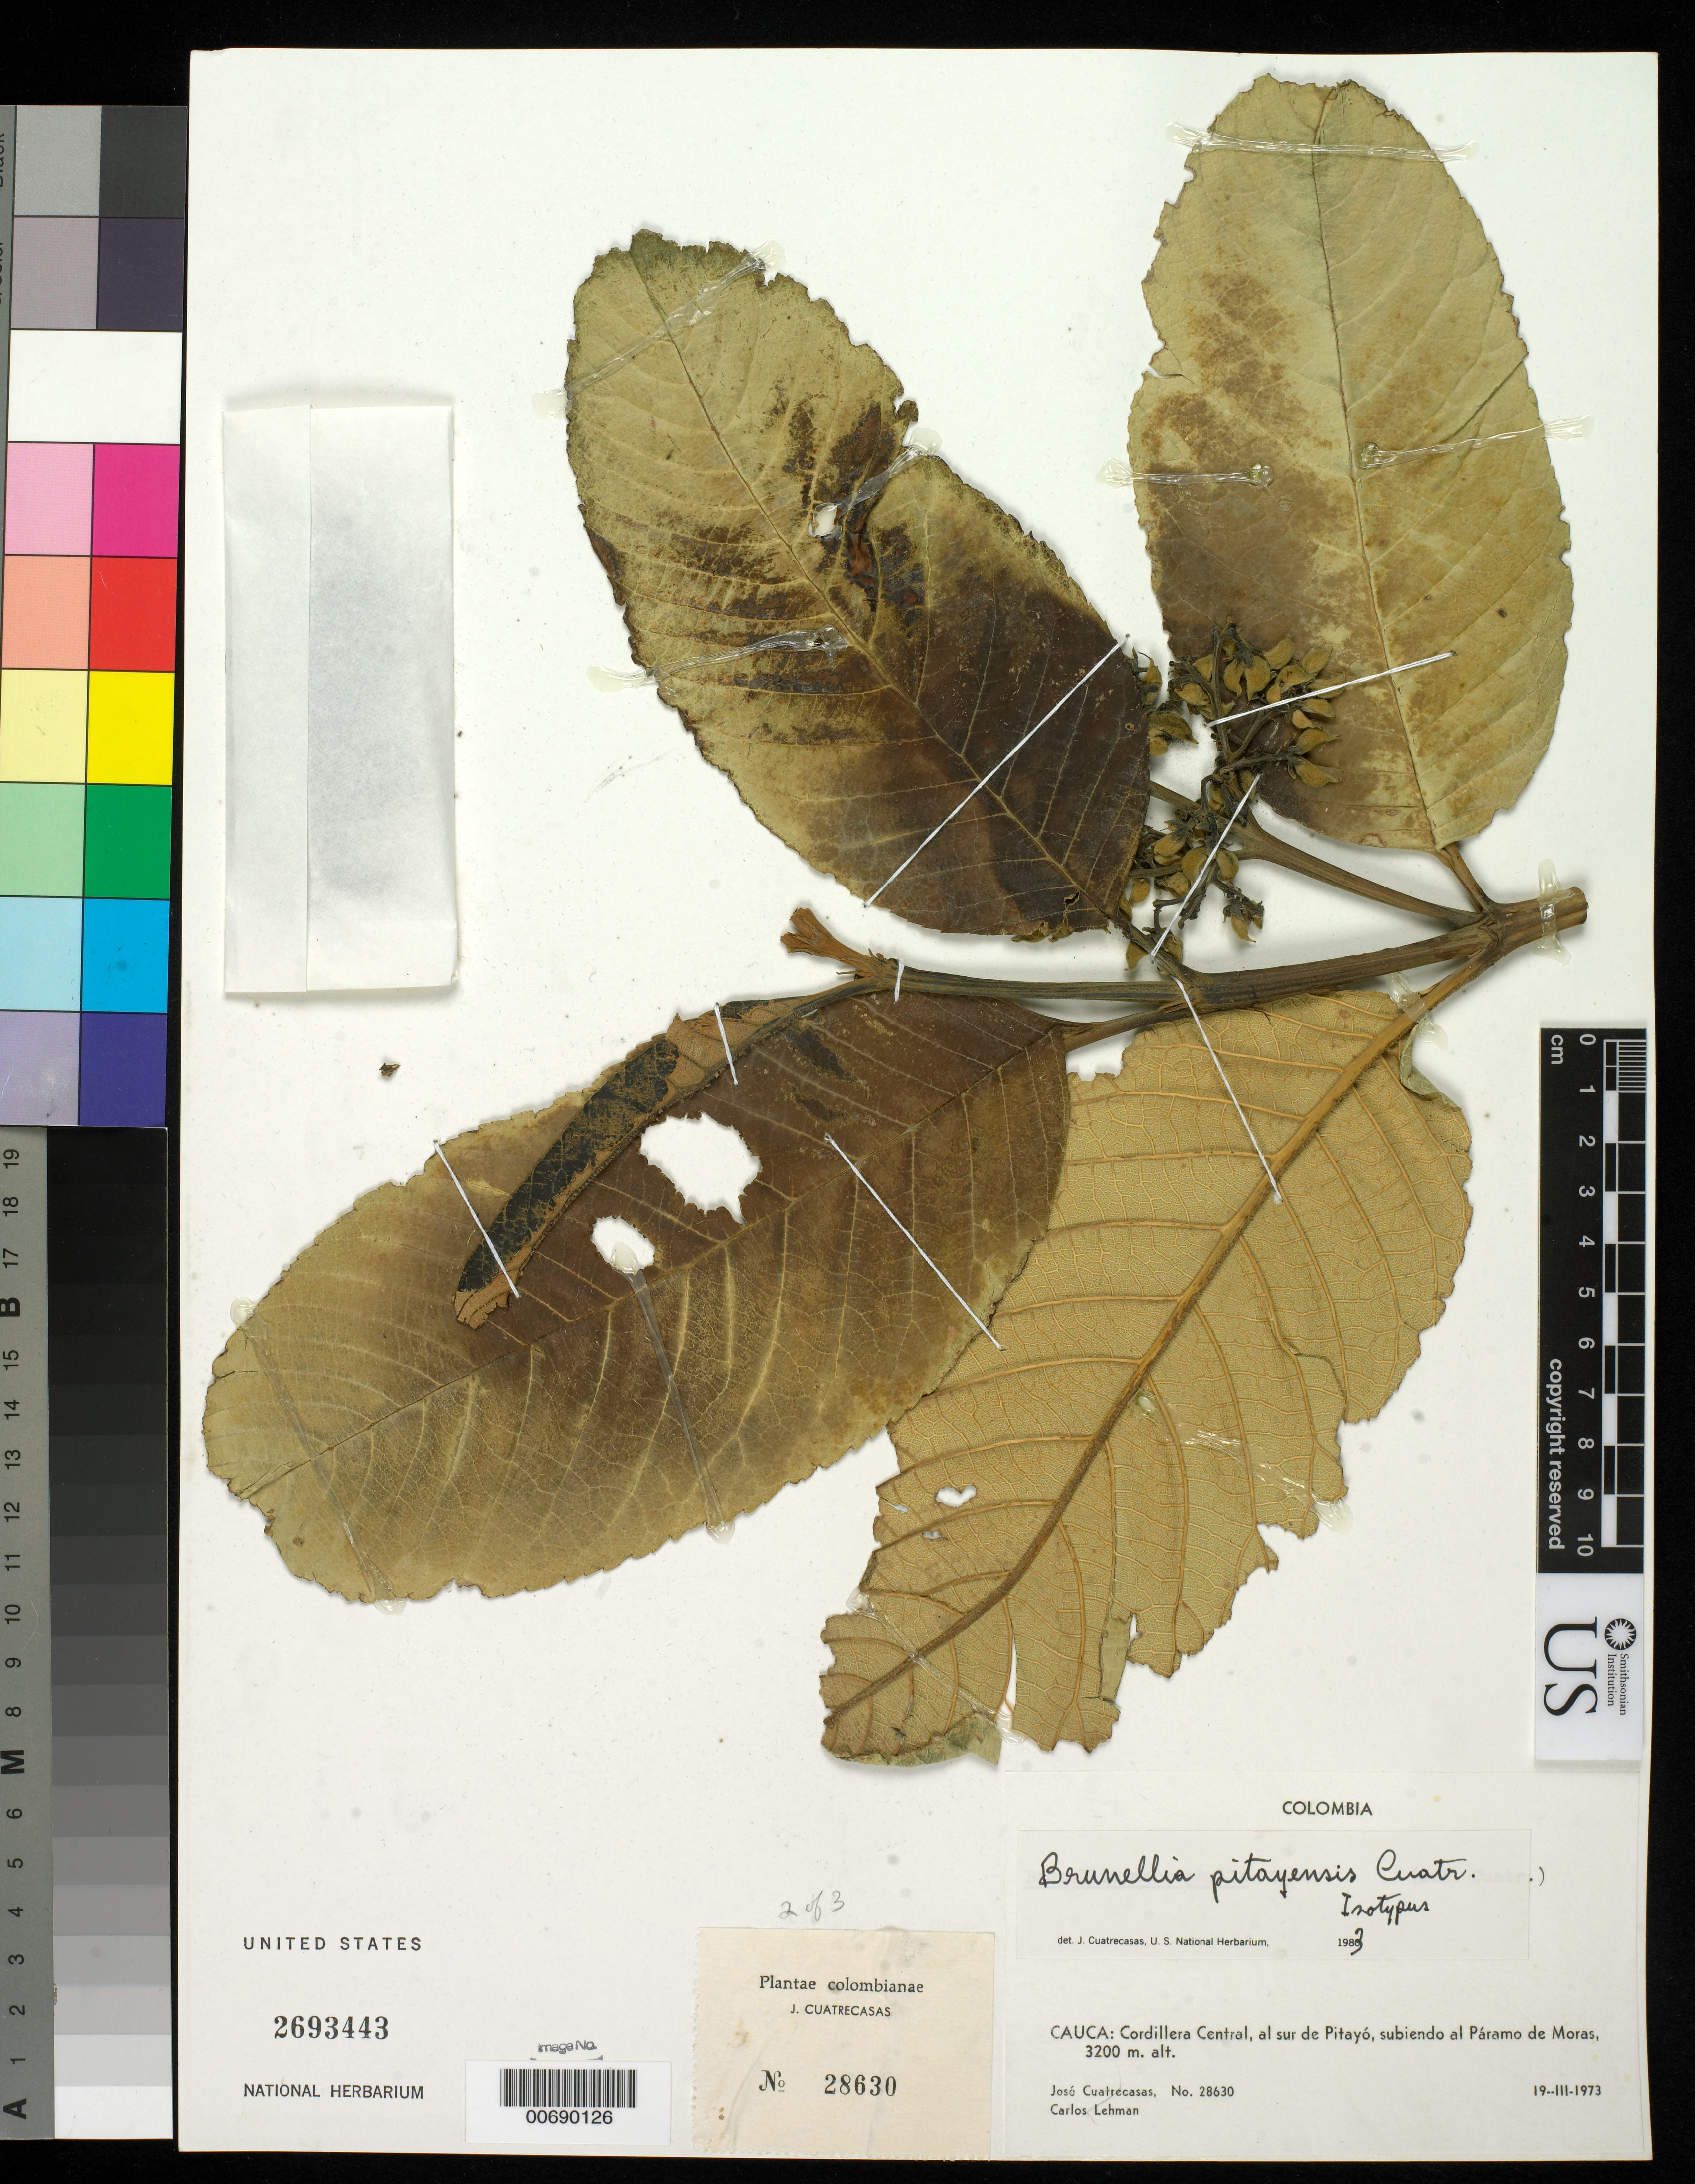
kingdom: Plantae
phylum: Tracheophyta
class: Magnoliopsida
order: Oxalidales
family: Brunelliaceae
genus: Brunellia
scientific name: Brunellia pitayensis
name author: Cuatrec.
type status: Isotype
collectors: J. Cuatrecasas & C. Lehman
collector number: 28630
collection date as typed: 19 Mar 1973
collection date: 1973-03-19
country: Colombia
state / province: Cauca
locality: Cordillera Central, near and S of Pitayo on the way to Paramo de Moras.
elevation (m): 3200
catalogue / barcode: US 2693443